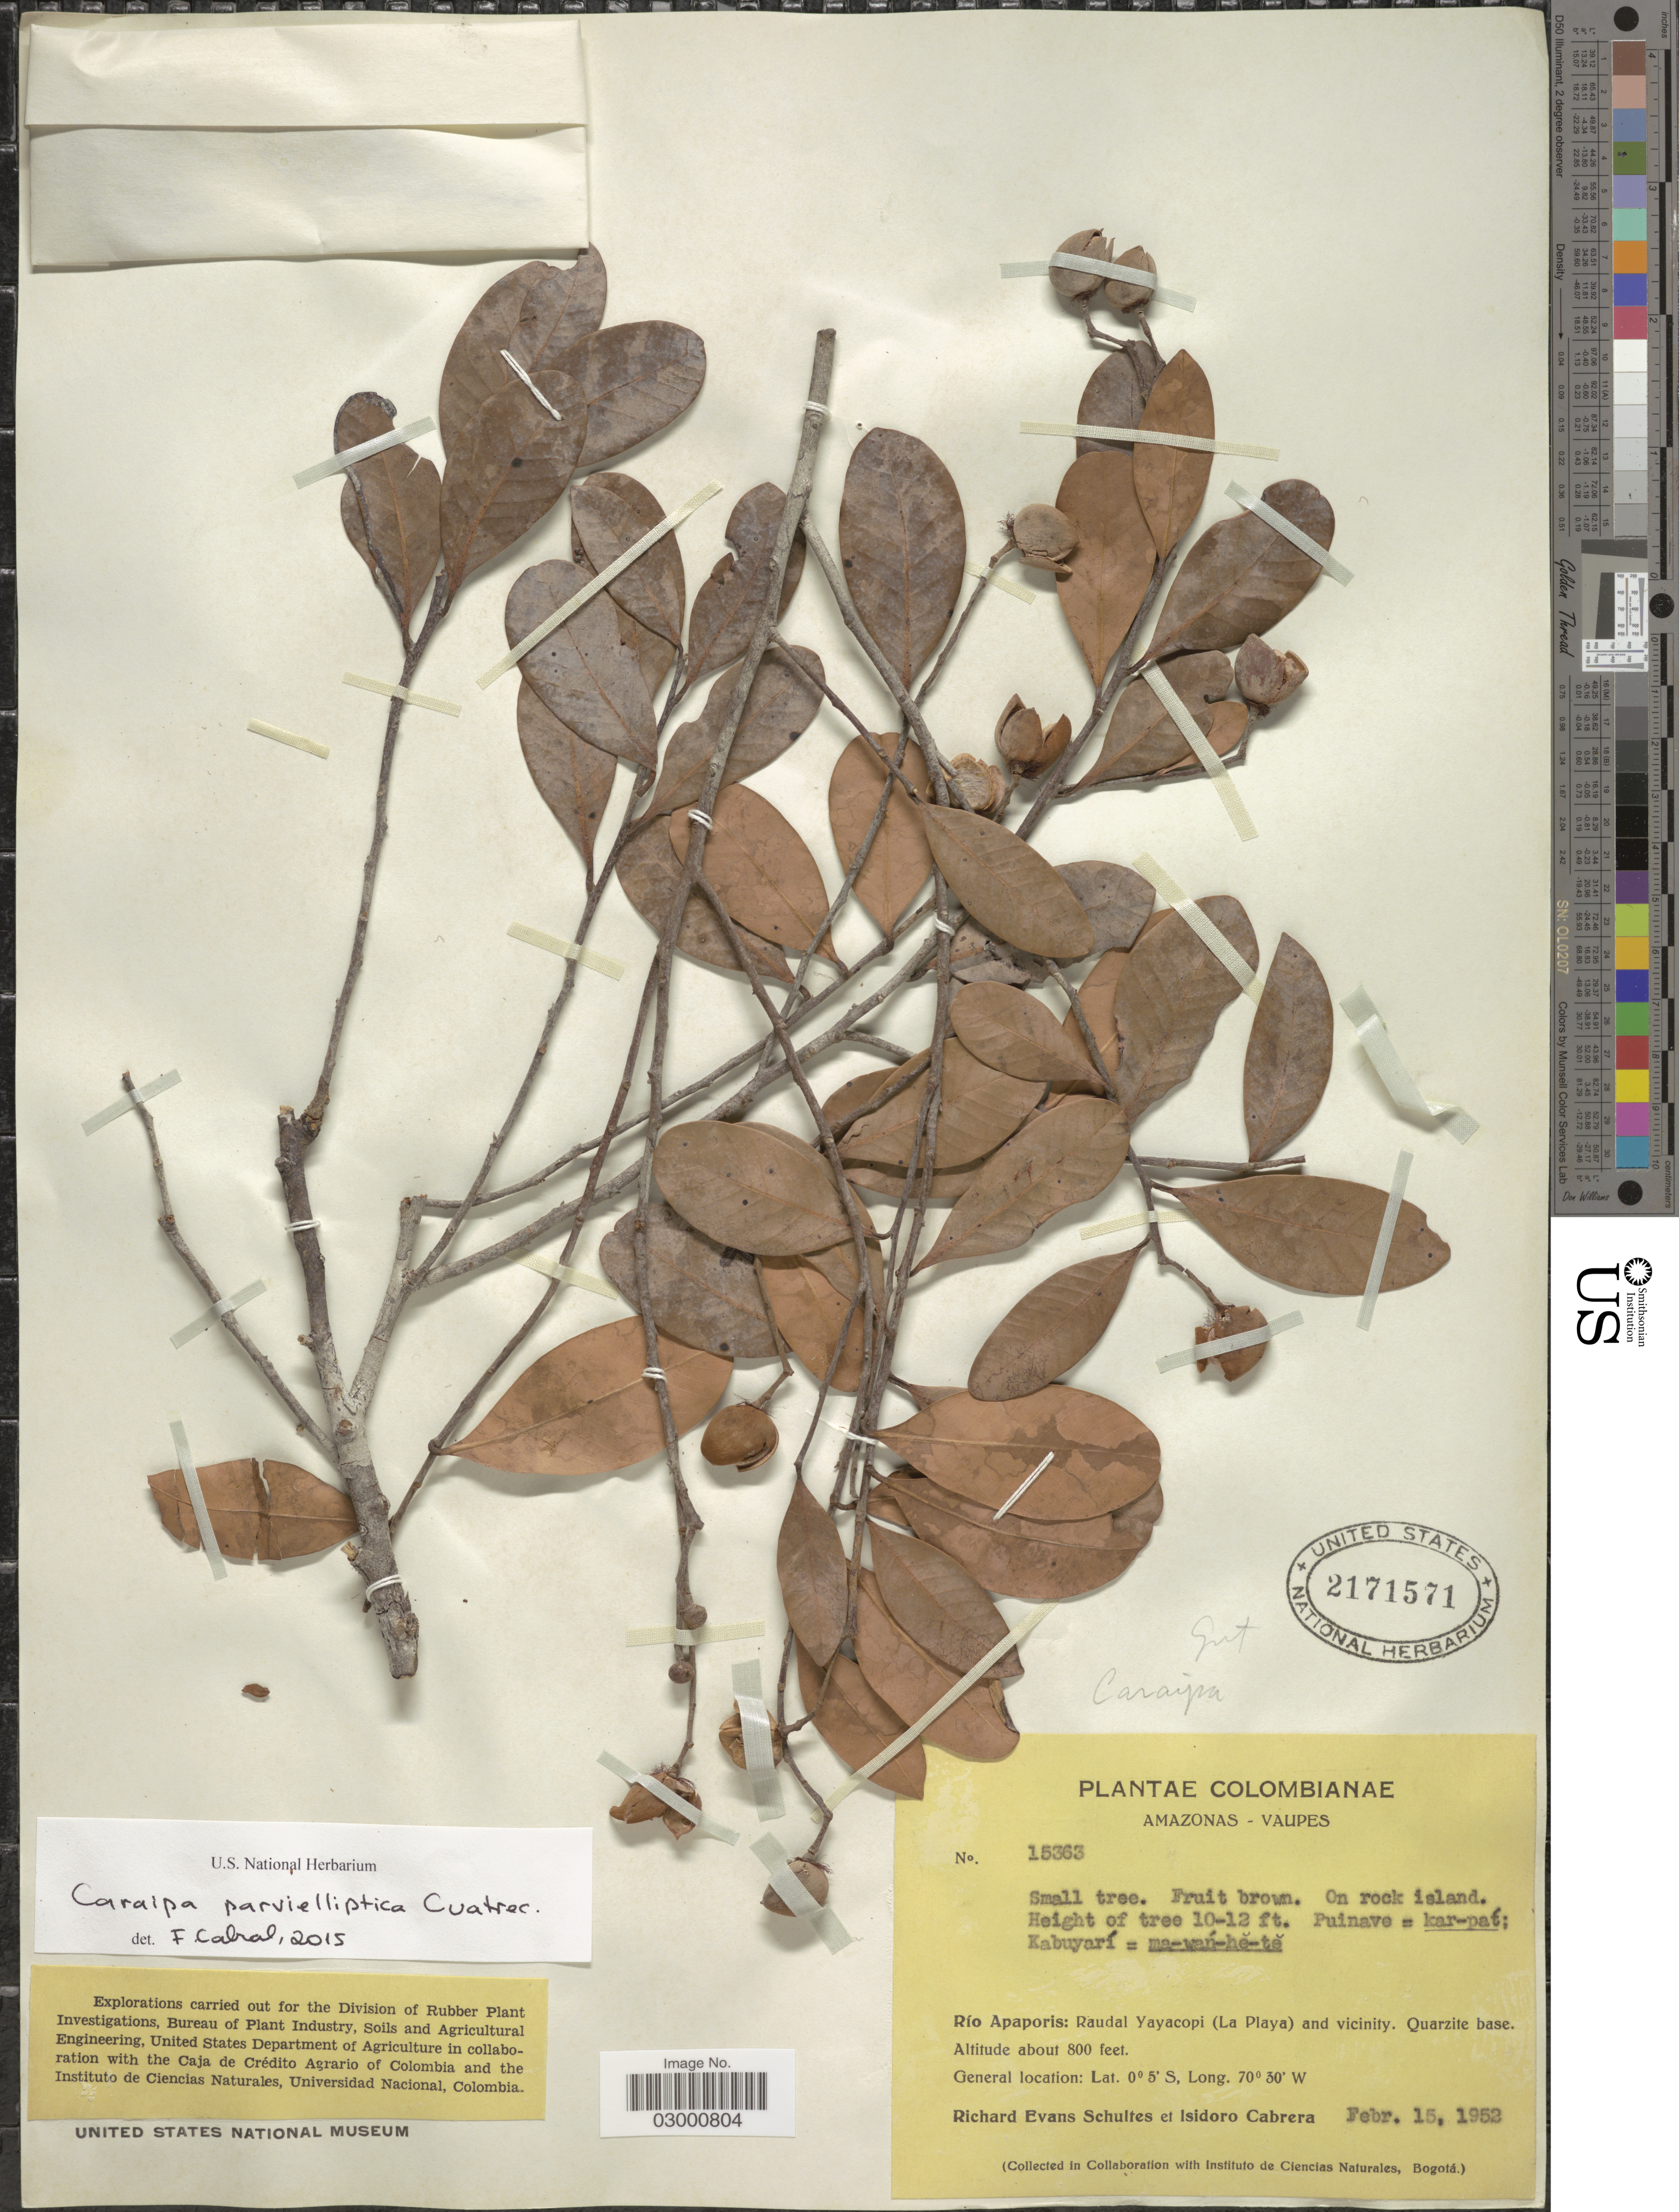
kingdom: Plantae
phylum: Tracheophyta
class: Magnoliopsida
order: Malpighiales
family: Calophyllaceae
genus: Caraipa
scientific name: Caraipa parvielliptica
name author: Cuatrec.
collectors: R. E. Schultes & I. Cabrera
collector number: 15363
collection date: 1952-02-15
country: Colombia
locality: Amazonas-Vaupes. Río Apaporis: Raudal Yayacopi (La Playa) and vicinity. Quarzite base.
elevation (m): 244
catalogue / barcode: US 2171571